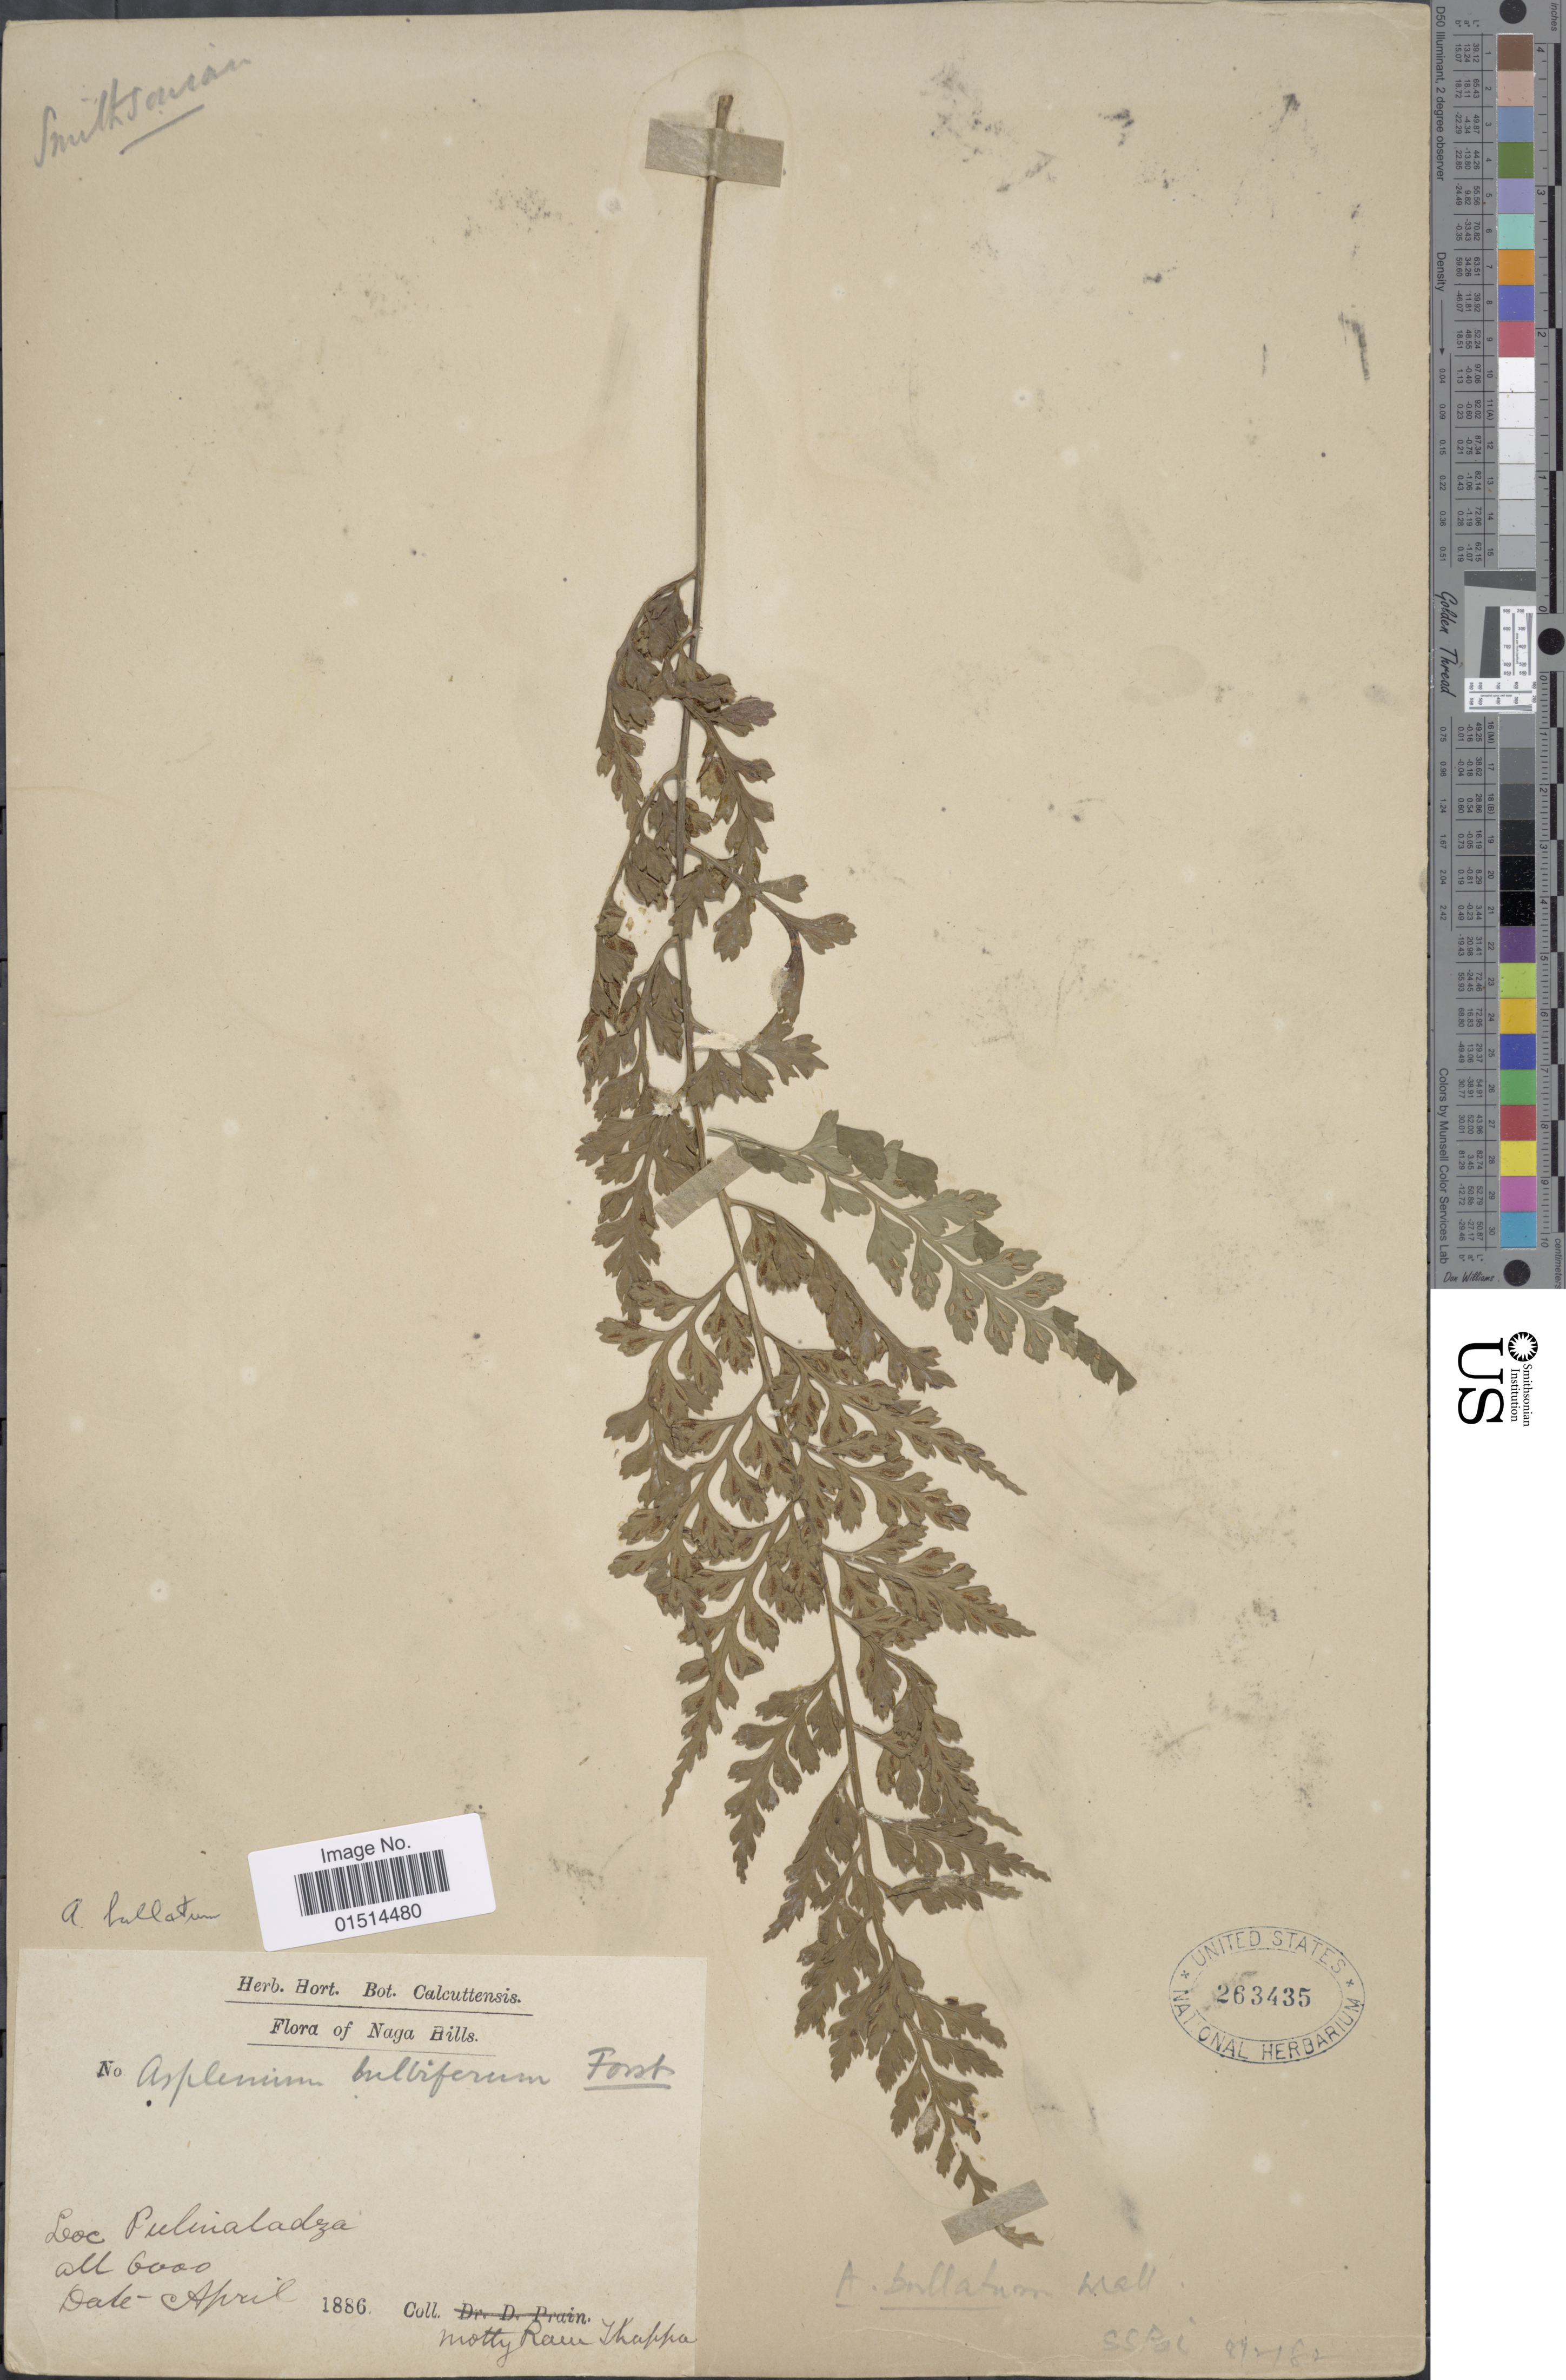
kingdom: Plantae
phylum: Tracheophyta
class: Polypodiopsida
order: Polypodiales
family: Aspleniaceae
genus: Asplenium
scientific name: Asplenium bullatum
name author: Wall. ex Mett.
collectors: M. Thappa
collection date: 1886-04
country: India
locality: Naga Hills, Pulmaladza au boao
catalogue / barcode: US 263435